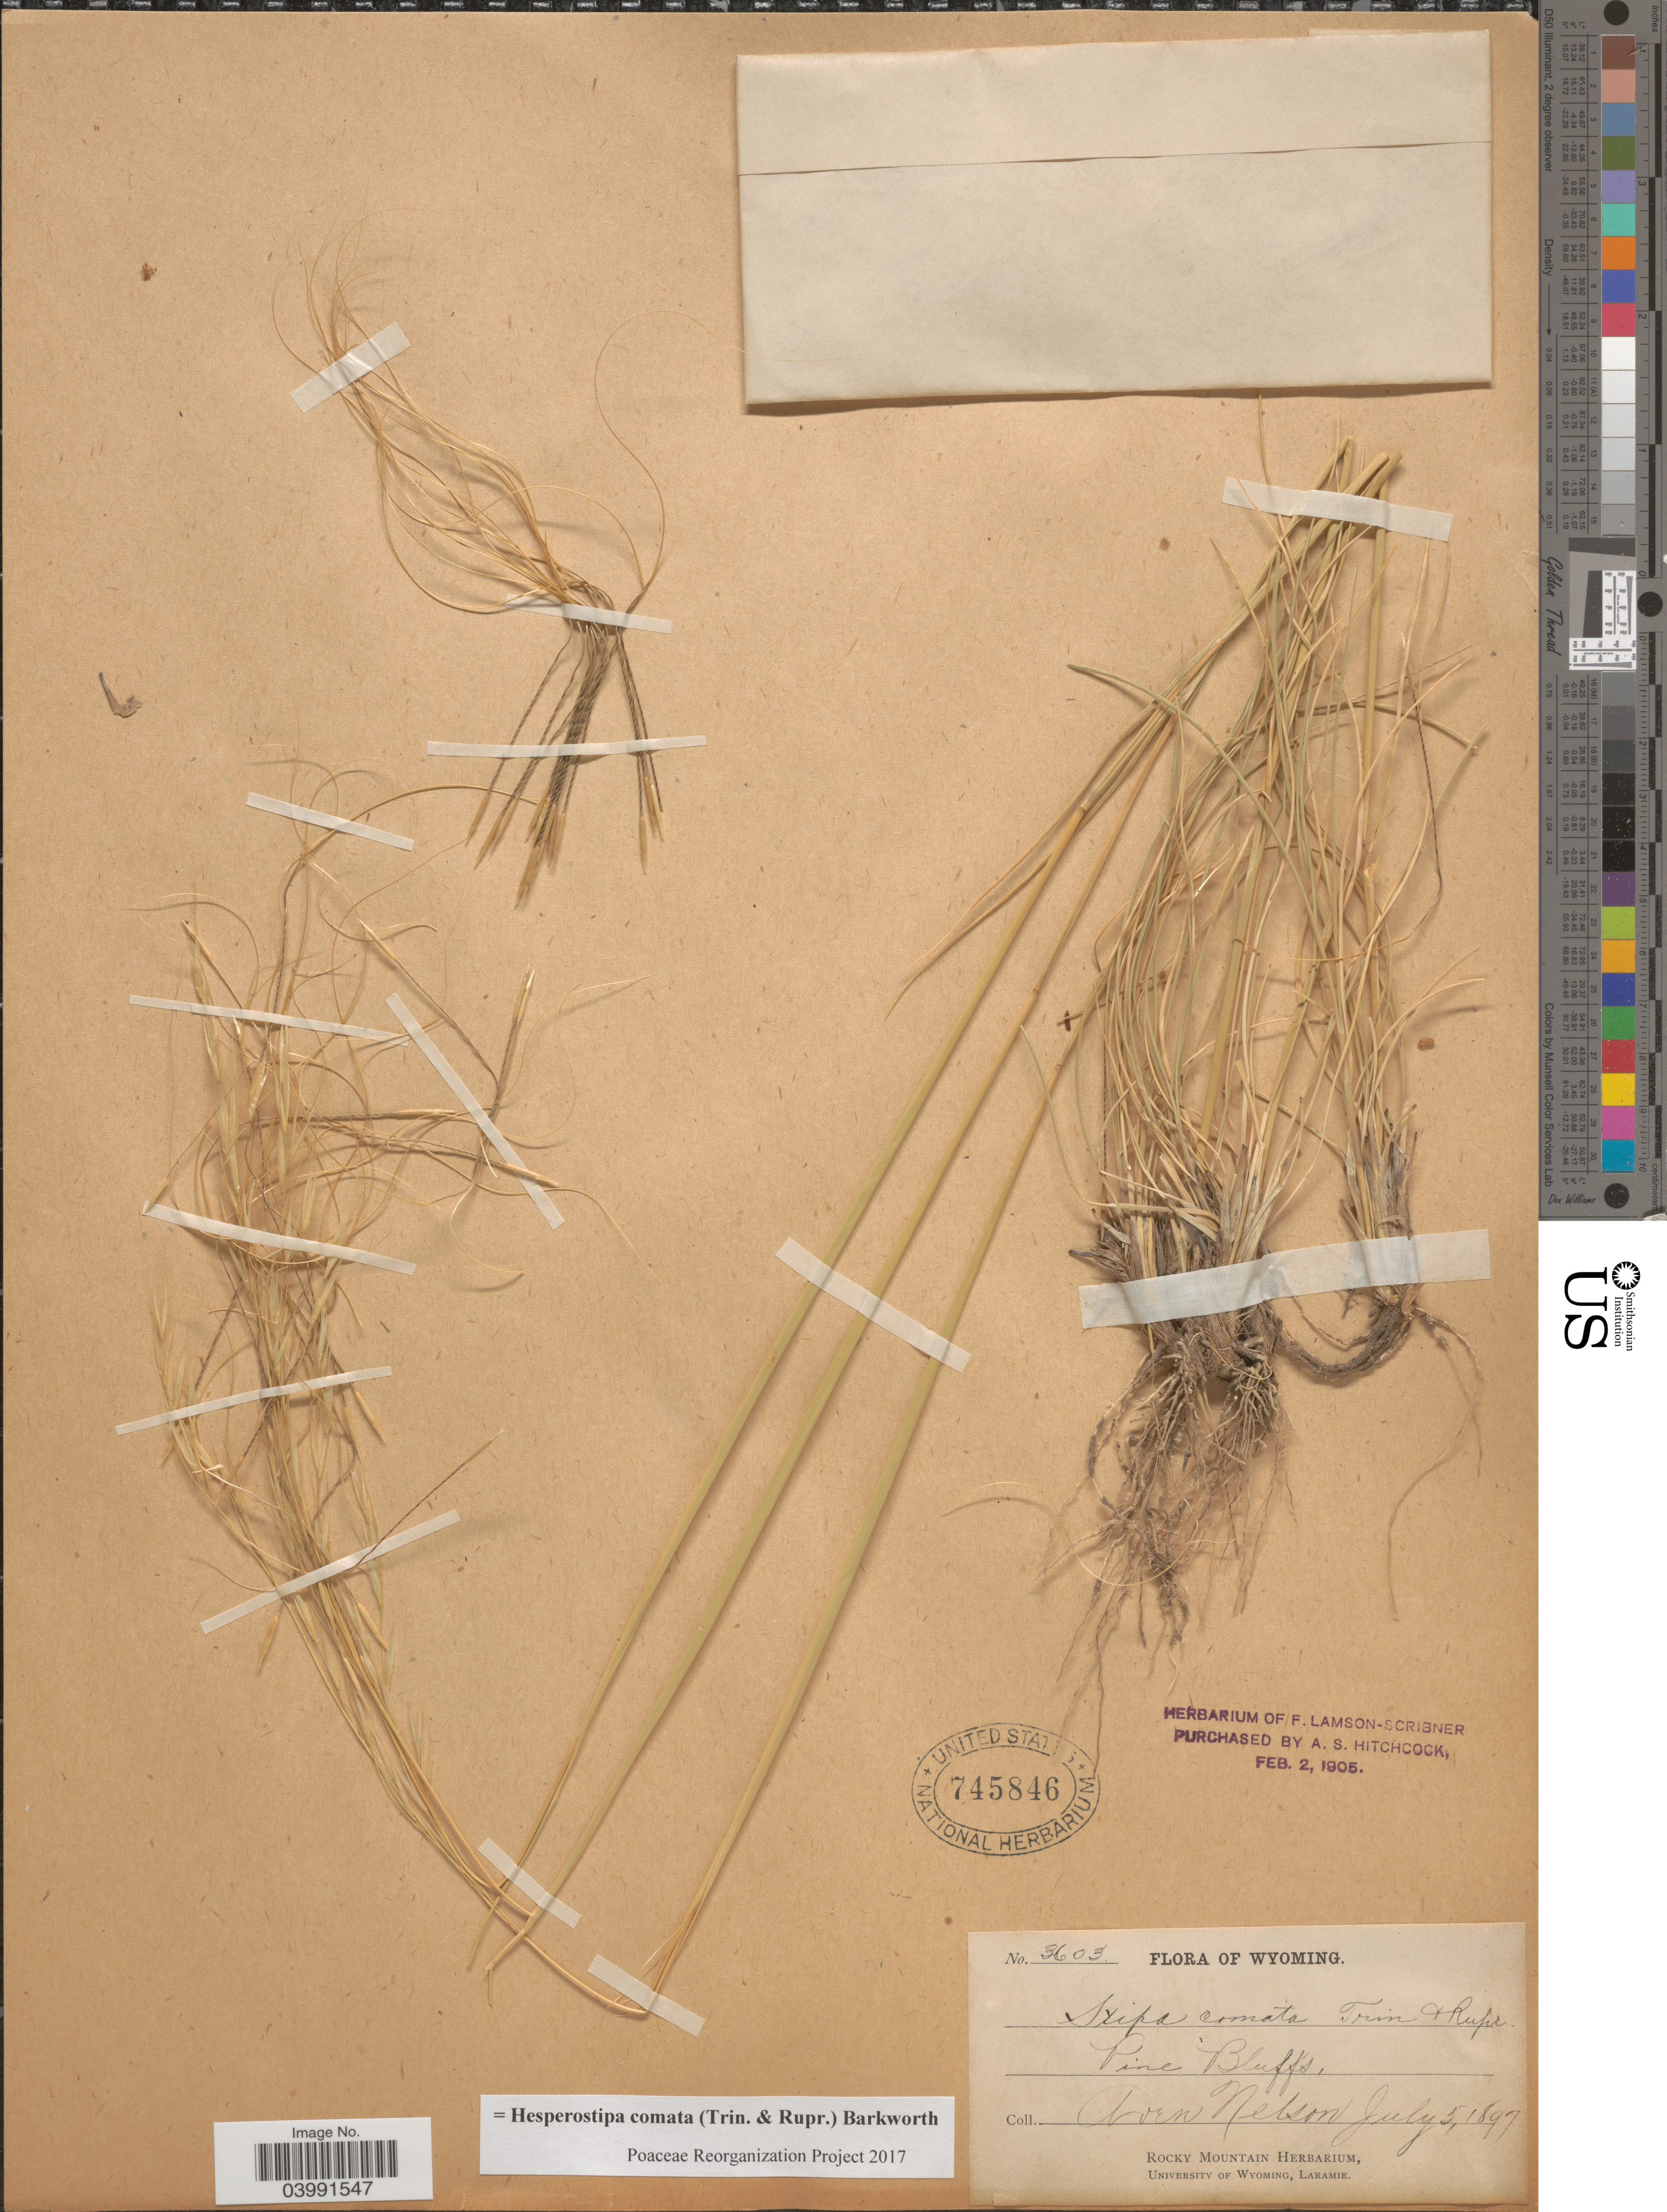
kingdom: Plantae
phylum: Tracheophyta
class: Liliopsida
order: Poales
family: Poaceae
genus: Hesperostipa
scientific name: Hesperostipa comata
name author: (Trin. & Rupr.) Barkworth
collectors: A. Nelson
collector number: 3603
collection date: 1897-07-05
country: United States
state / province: Wyoming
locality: Pine Bluffs.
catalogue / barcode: US 745846